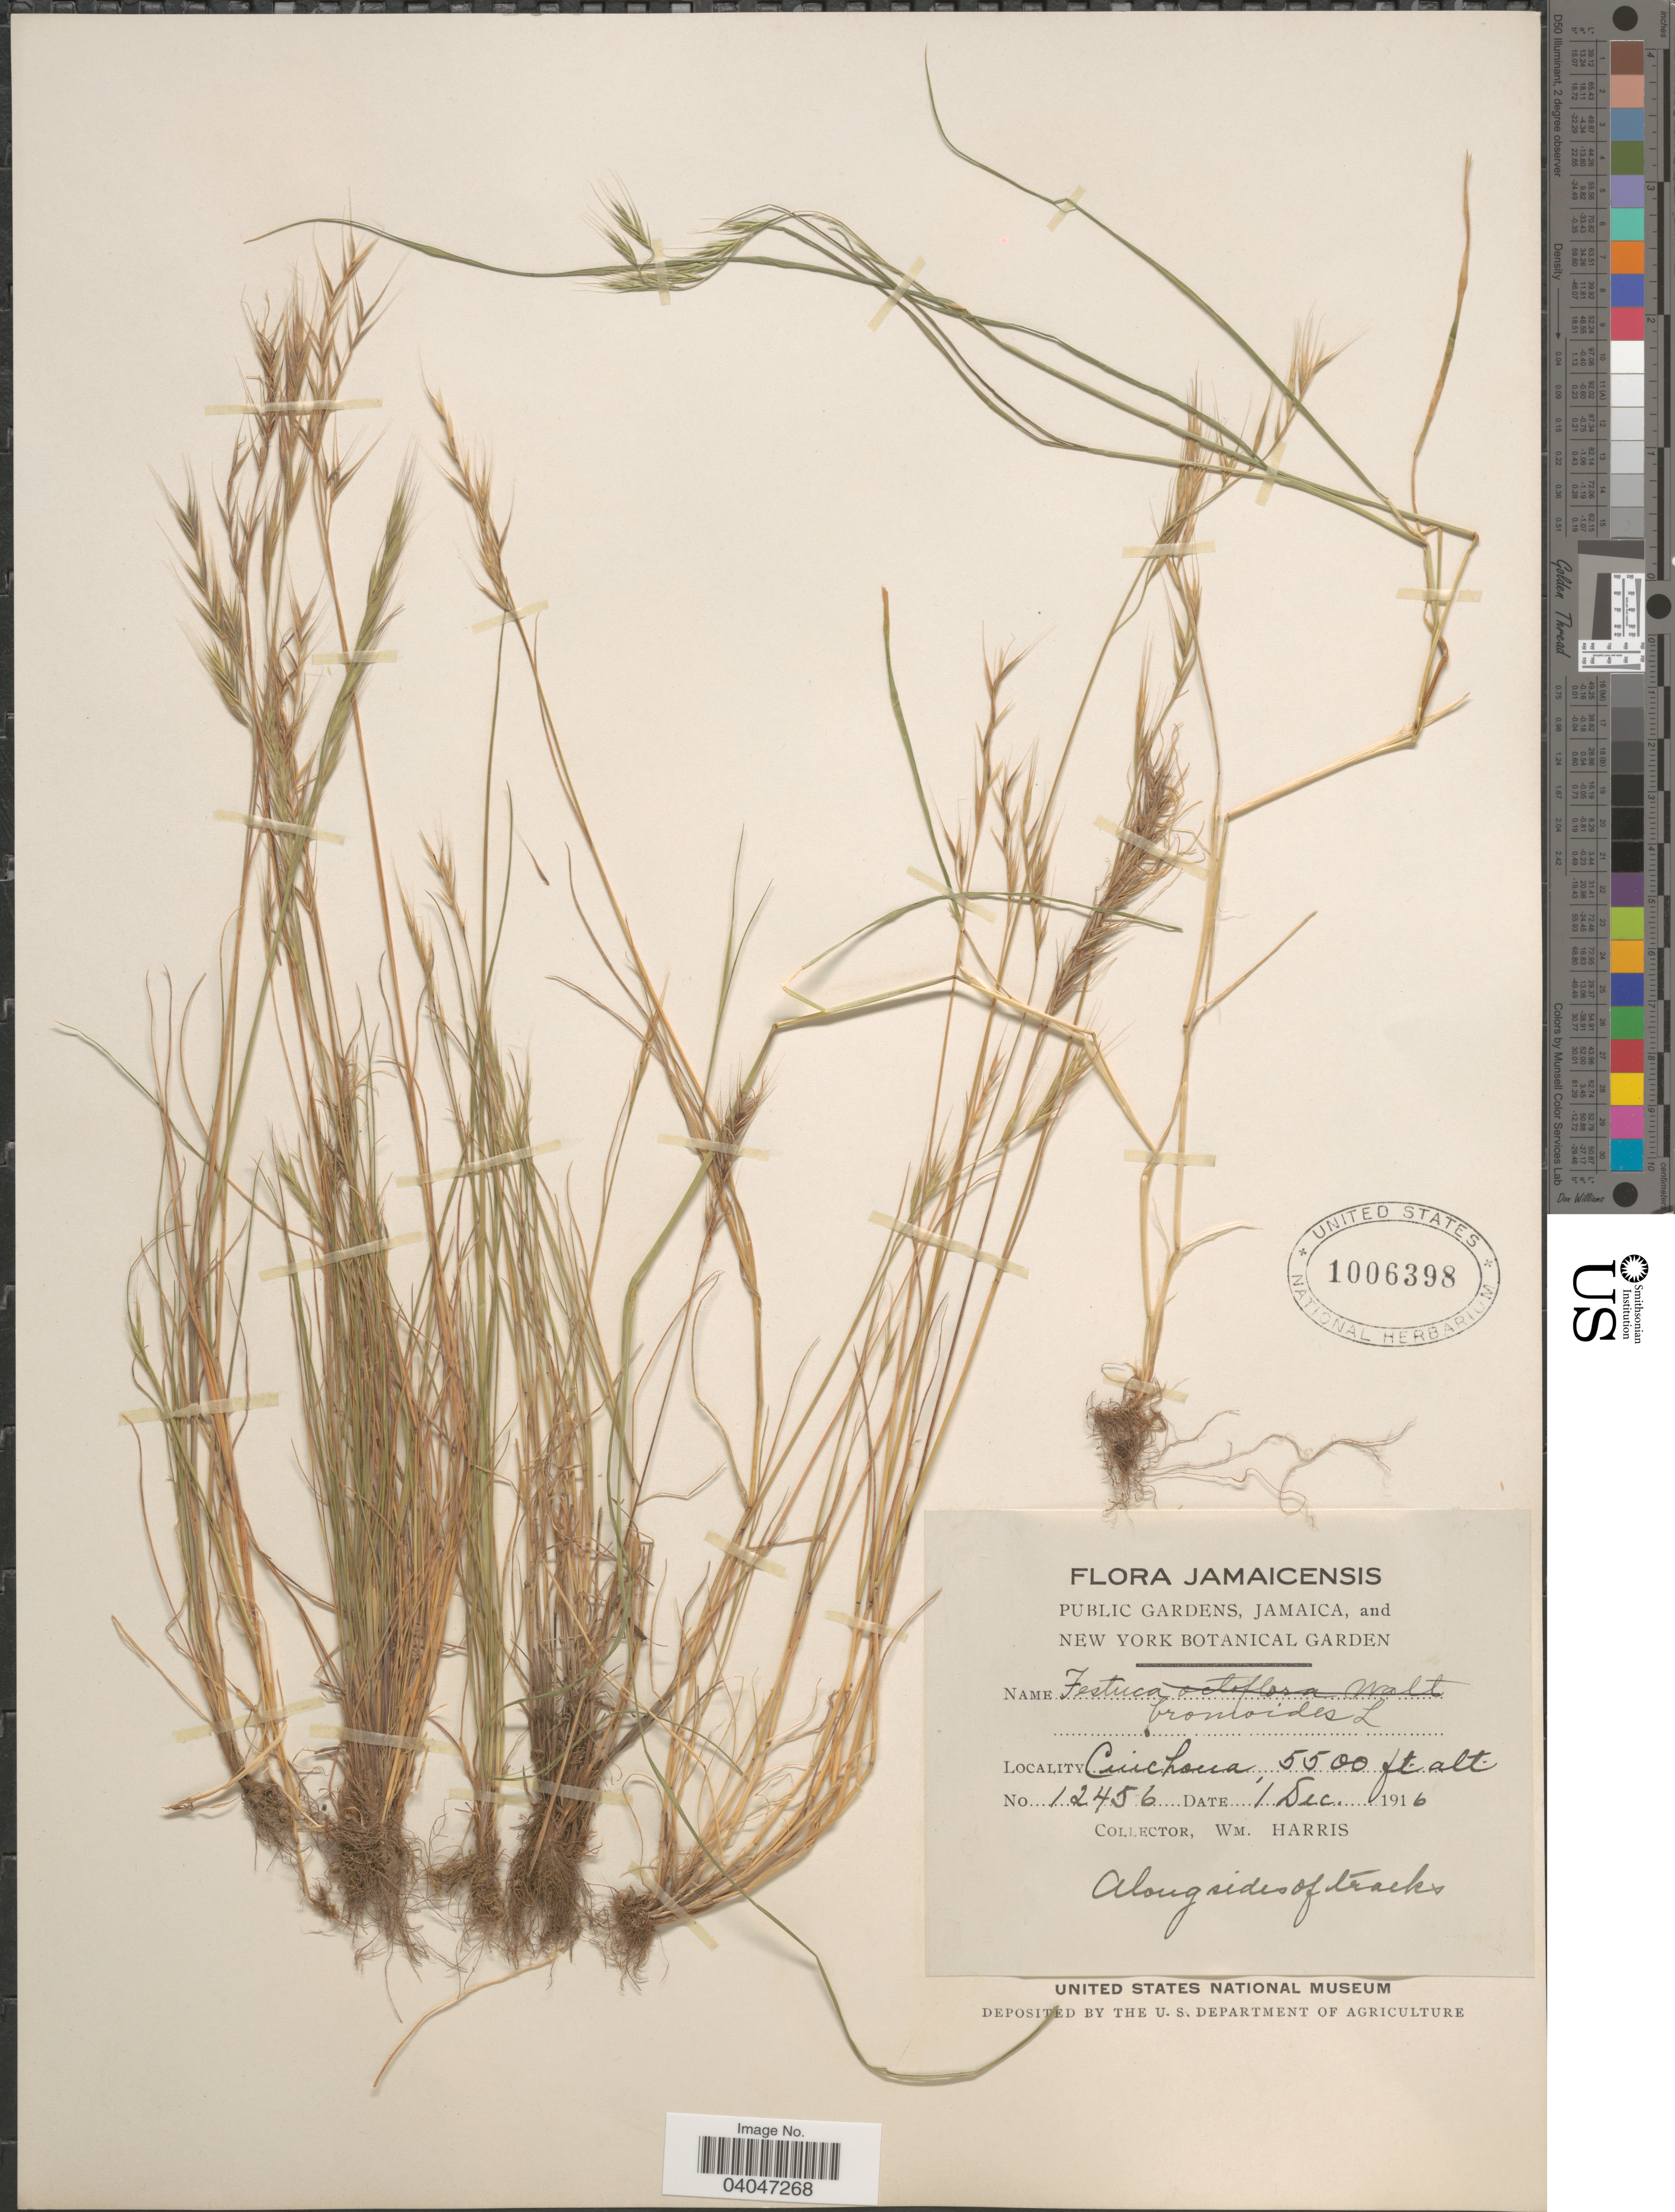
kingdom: Plantae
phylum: Tracheophyta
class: Liliopsida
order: Poales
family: Poaceae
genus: Festuca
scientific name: Festuca bromoides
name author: L.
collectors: W. H. Harris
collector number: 12456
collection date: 1916-12-01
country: Jamaica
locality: Cinchona.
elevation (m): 1676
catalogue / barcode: US 1006398